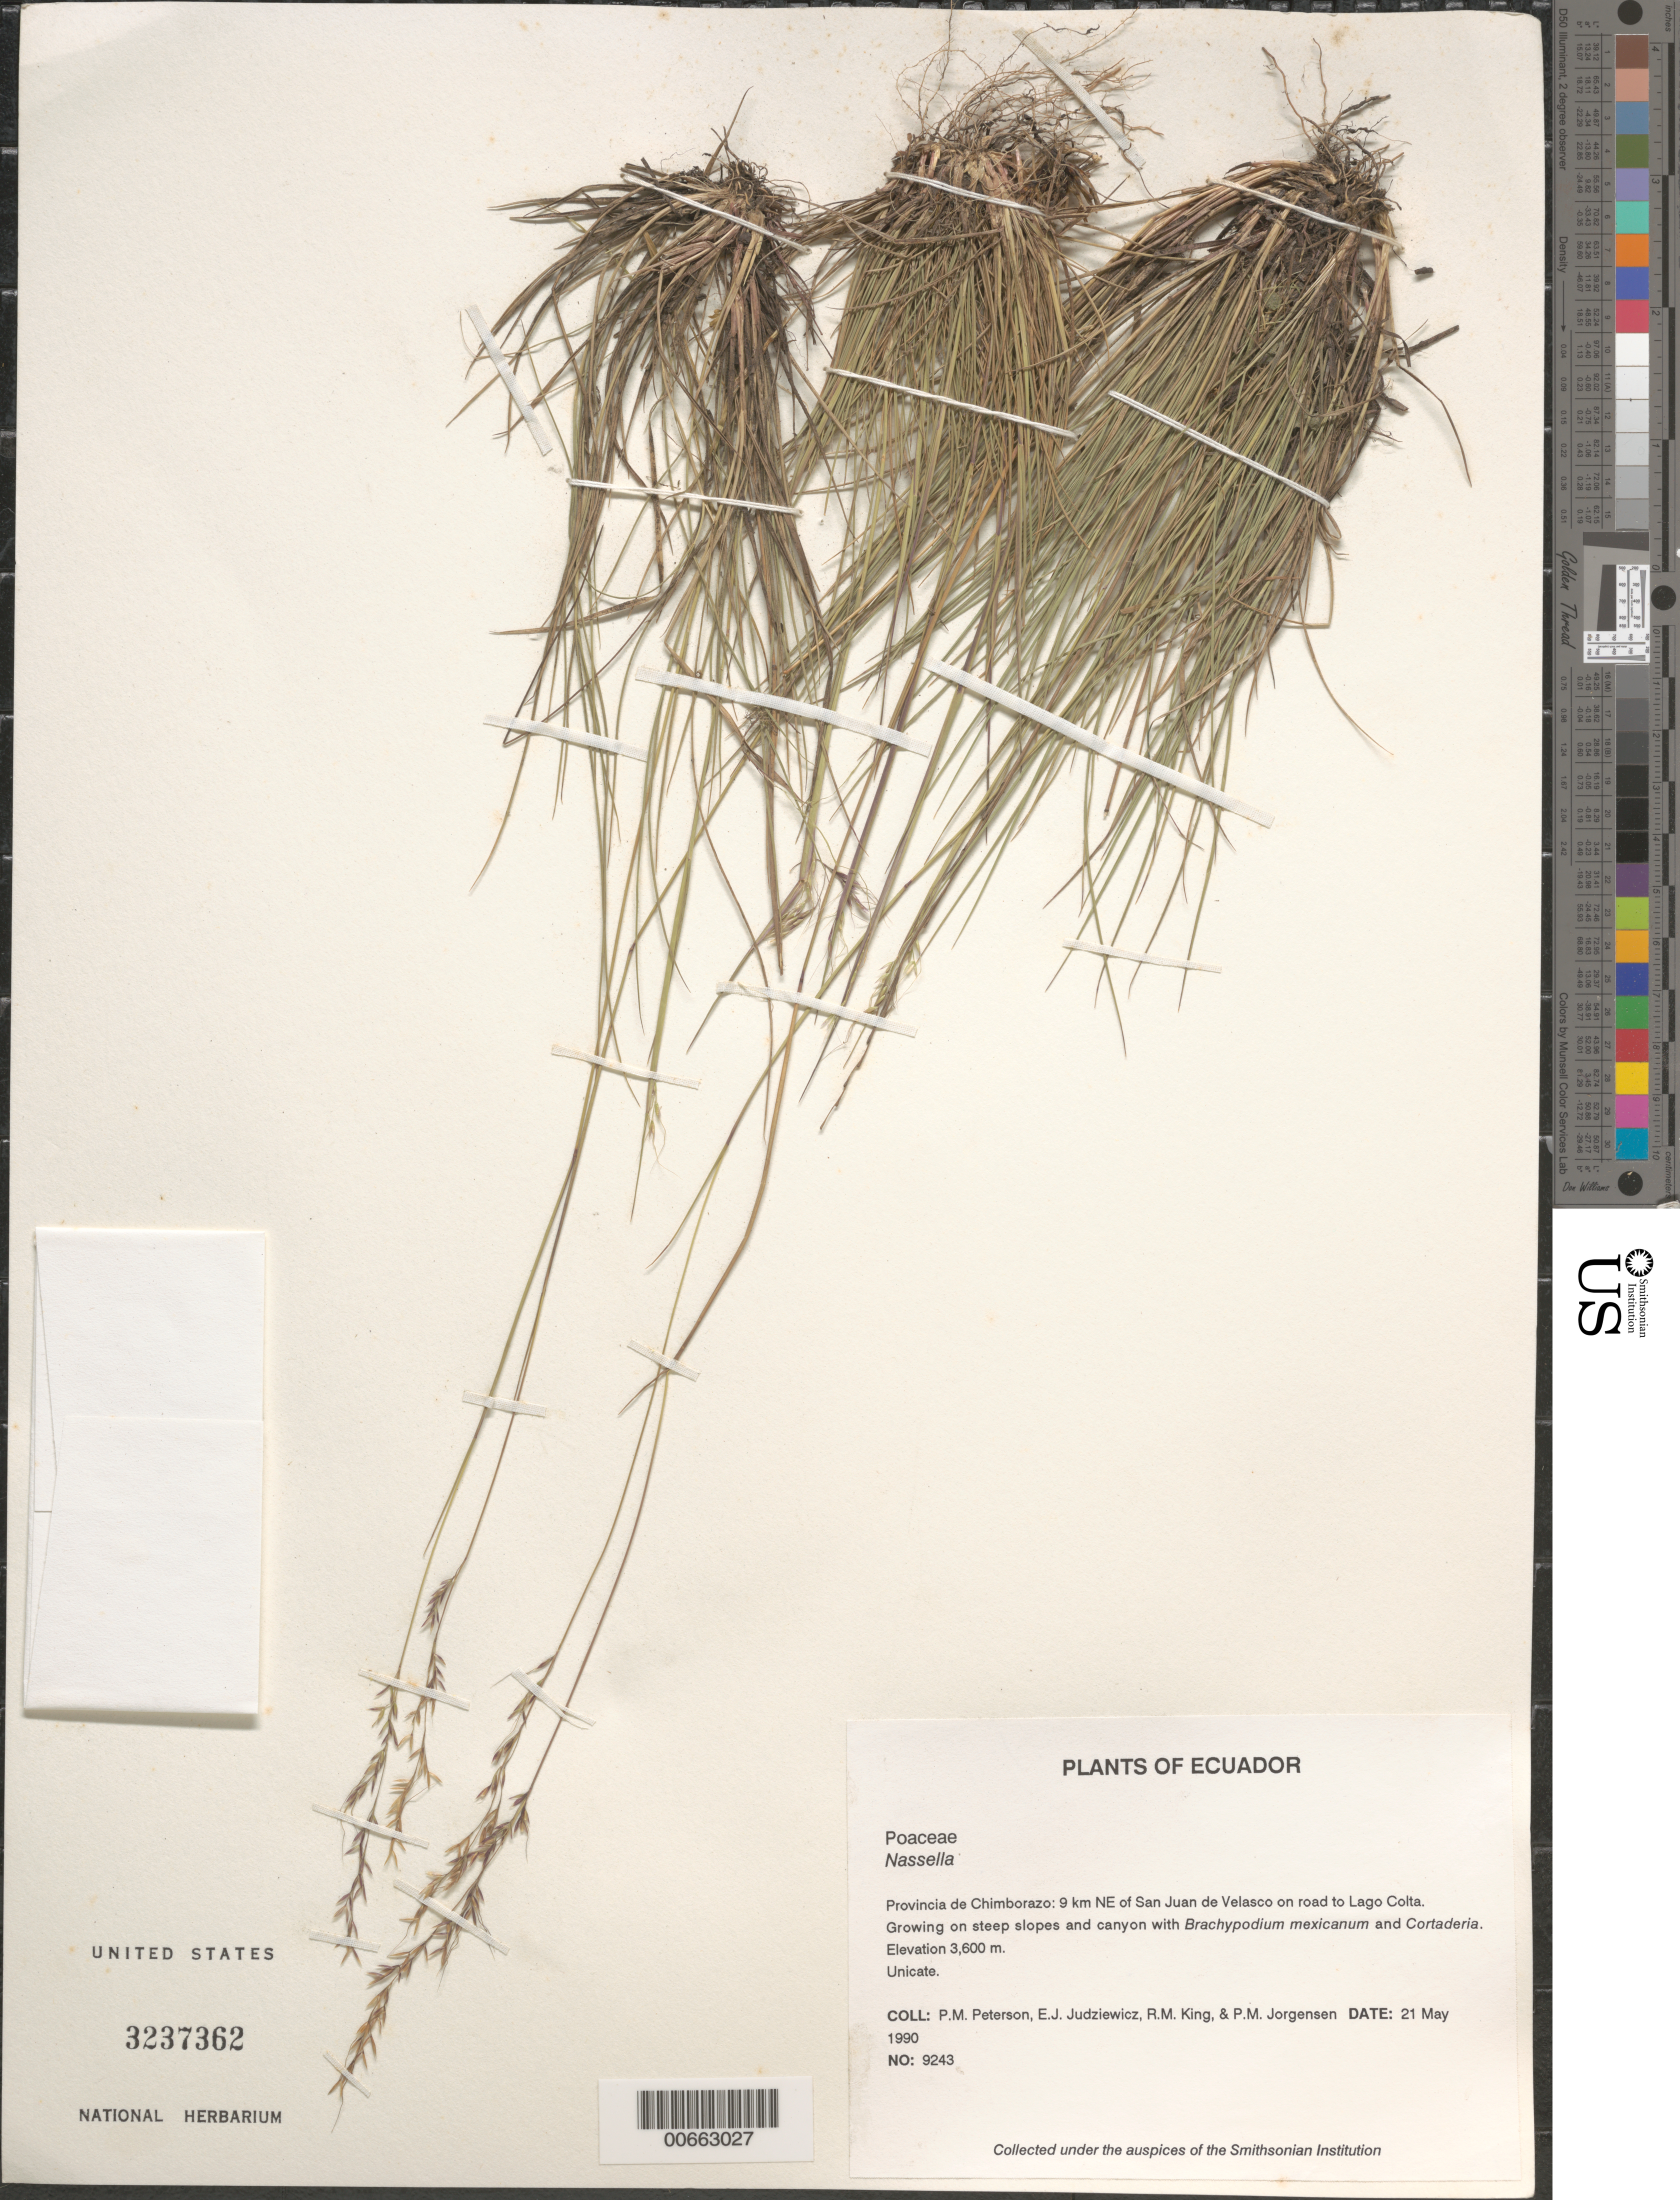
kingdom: Plantae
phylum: Tracheophyta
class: Liliopsida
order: Poales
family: Poaceae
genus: Nassella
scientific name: Nassella sp.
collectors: P. M. Peterson, E. J. Judziewicz, R. M. King & P. M. Jørgensen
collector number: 09243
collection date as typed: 21 May 1990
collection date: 1990-05-21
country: Ecuador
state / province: Chimborazo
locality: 9 km NE of San Juan de Velasco on road to Lago Colta.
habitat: Growing on steep slopes and canyon with Brachypodium mexicanum and Cortaderia.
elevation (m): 3600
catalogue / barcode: US 3237362